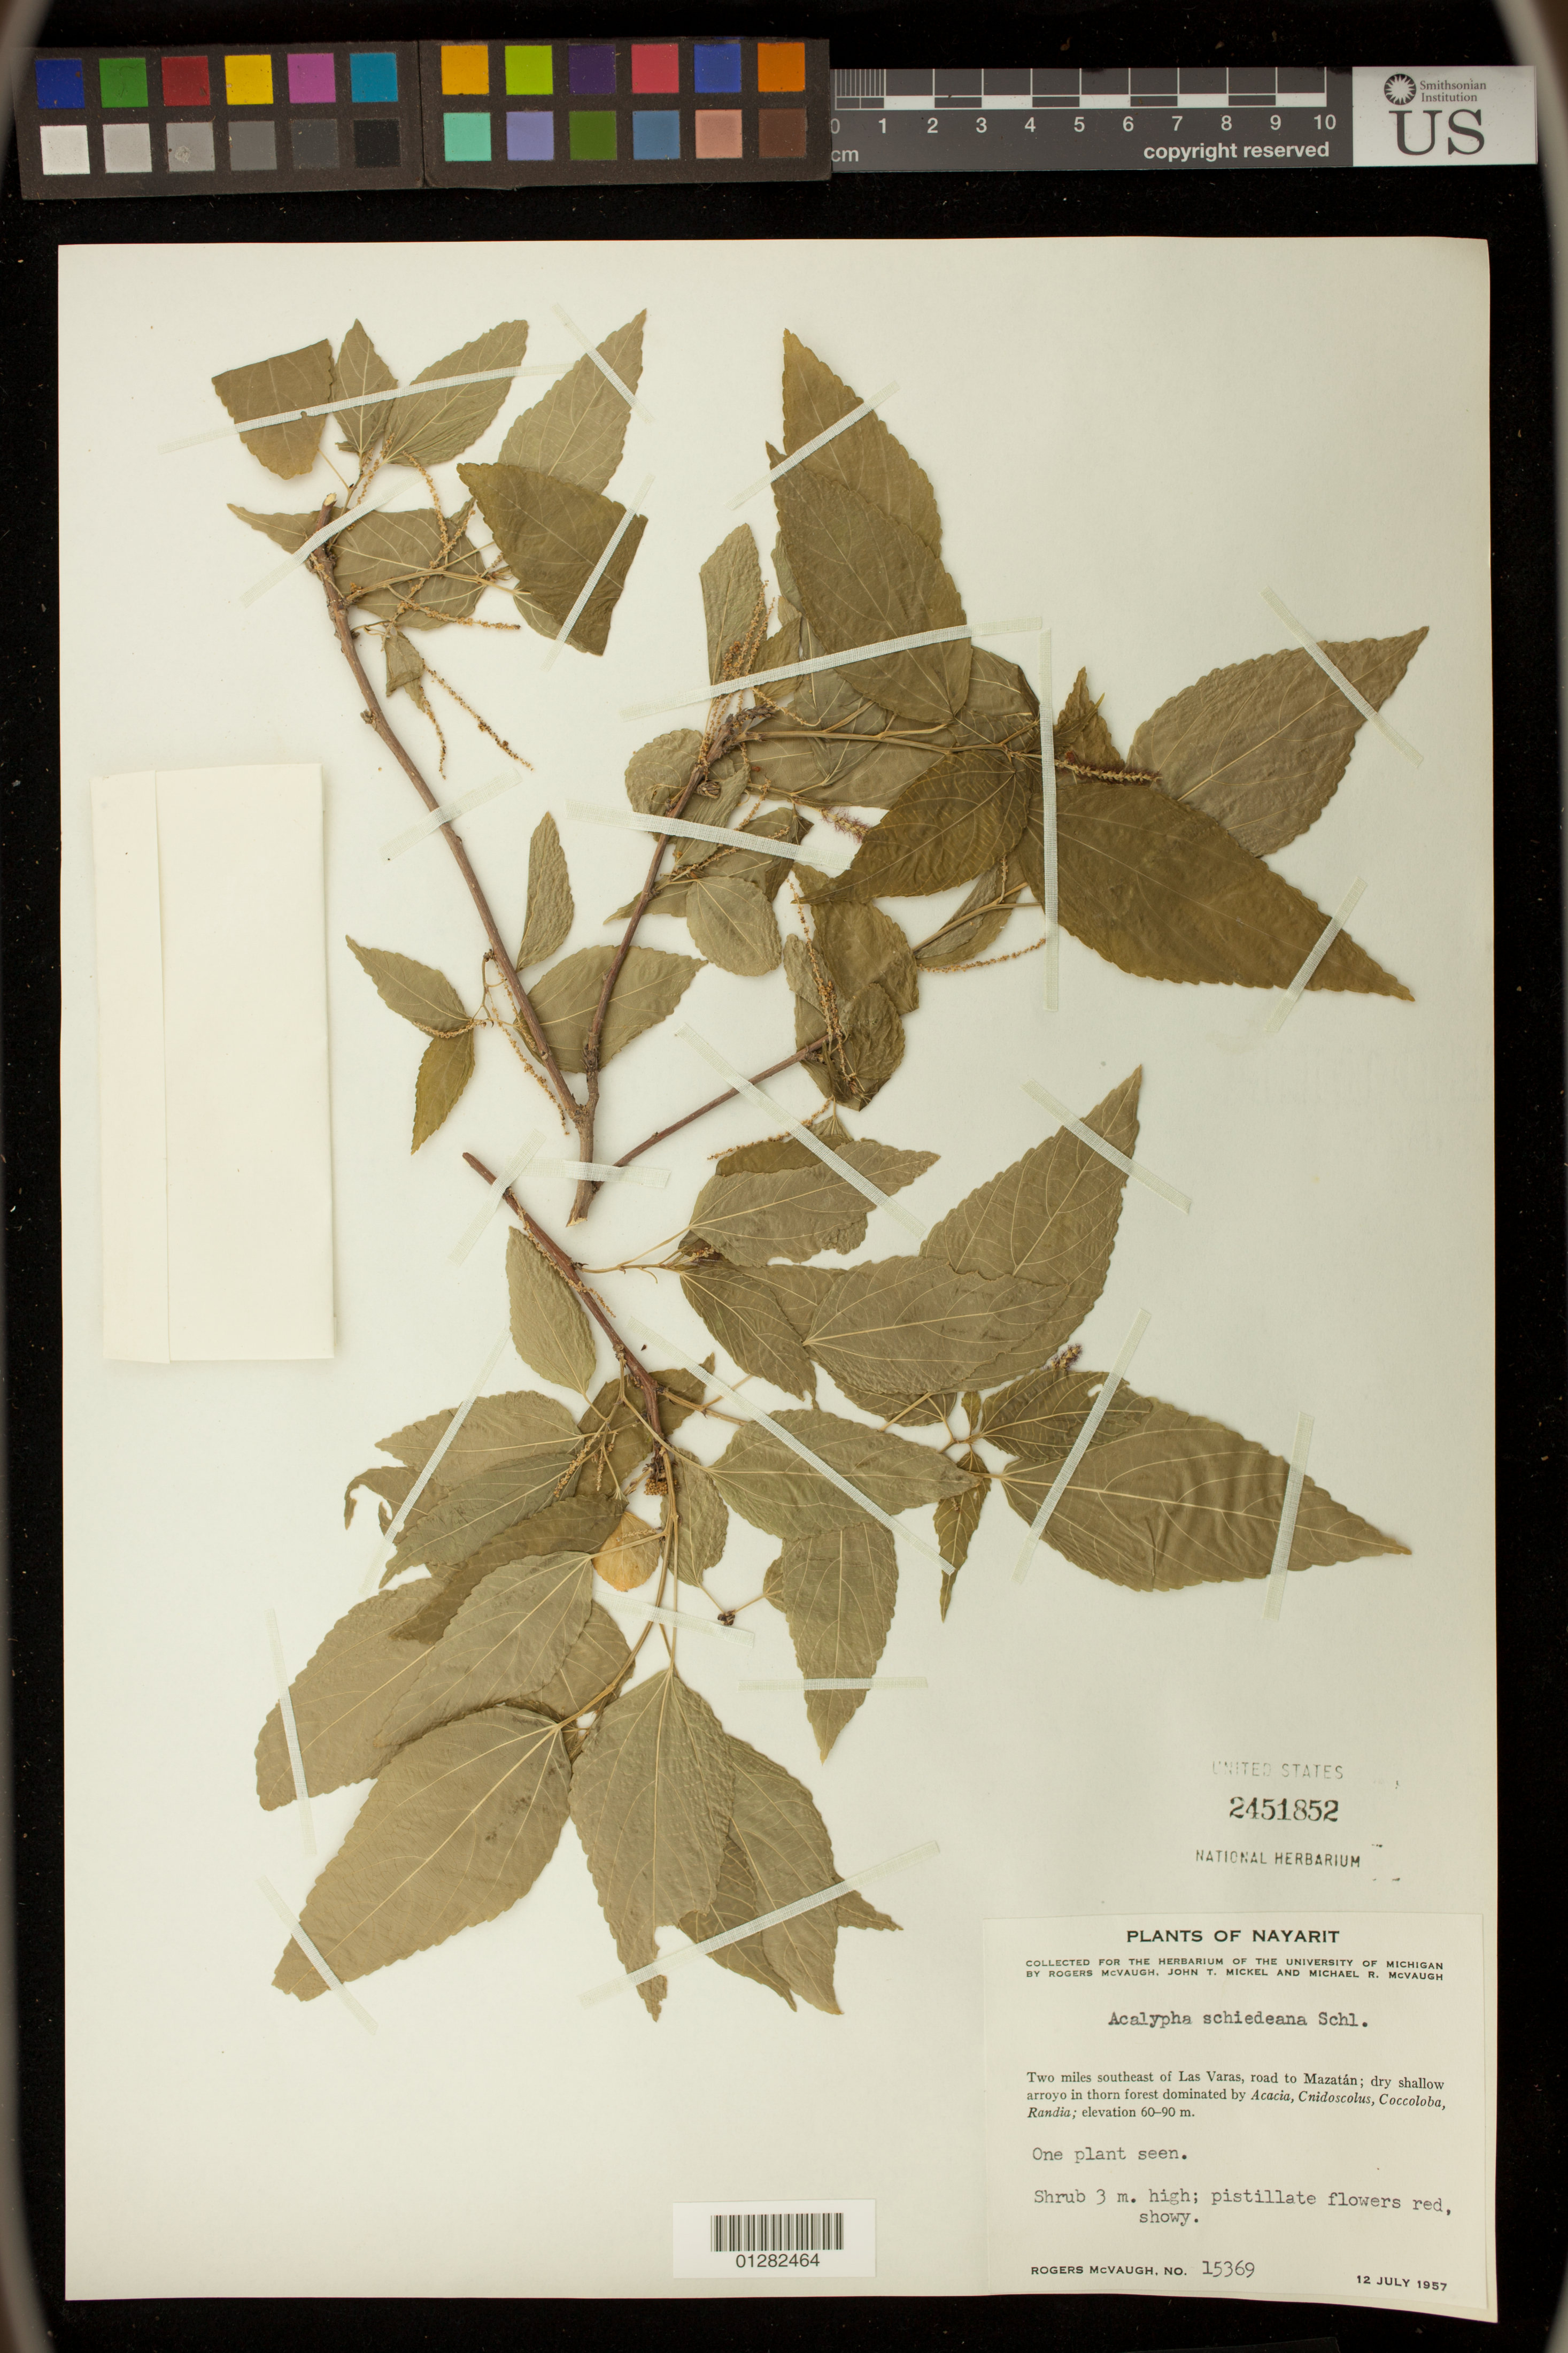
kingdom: Plantae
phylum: Tracheophyta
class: Magnoliopsida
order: Malpighiales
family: Euphorbiaceae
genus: Acalypha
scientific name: Acalypha schiedeana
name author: Schltdl.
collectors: E. Langlassé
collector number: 15369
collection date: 1957-07-12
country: Mexico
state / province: Nayarit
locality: Two miles southeast of Las Varas, road to Mazatan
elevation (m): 60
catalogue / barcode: US 2451852